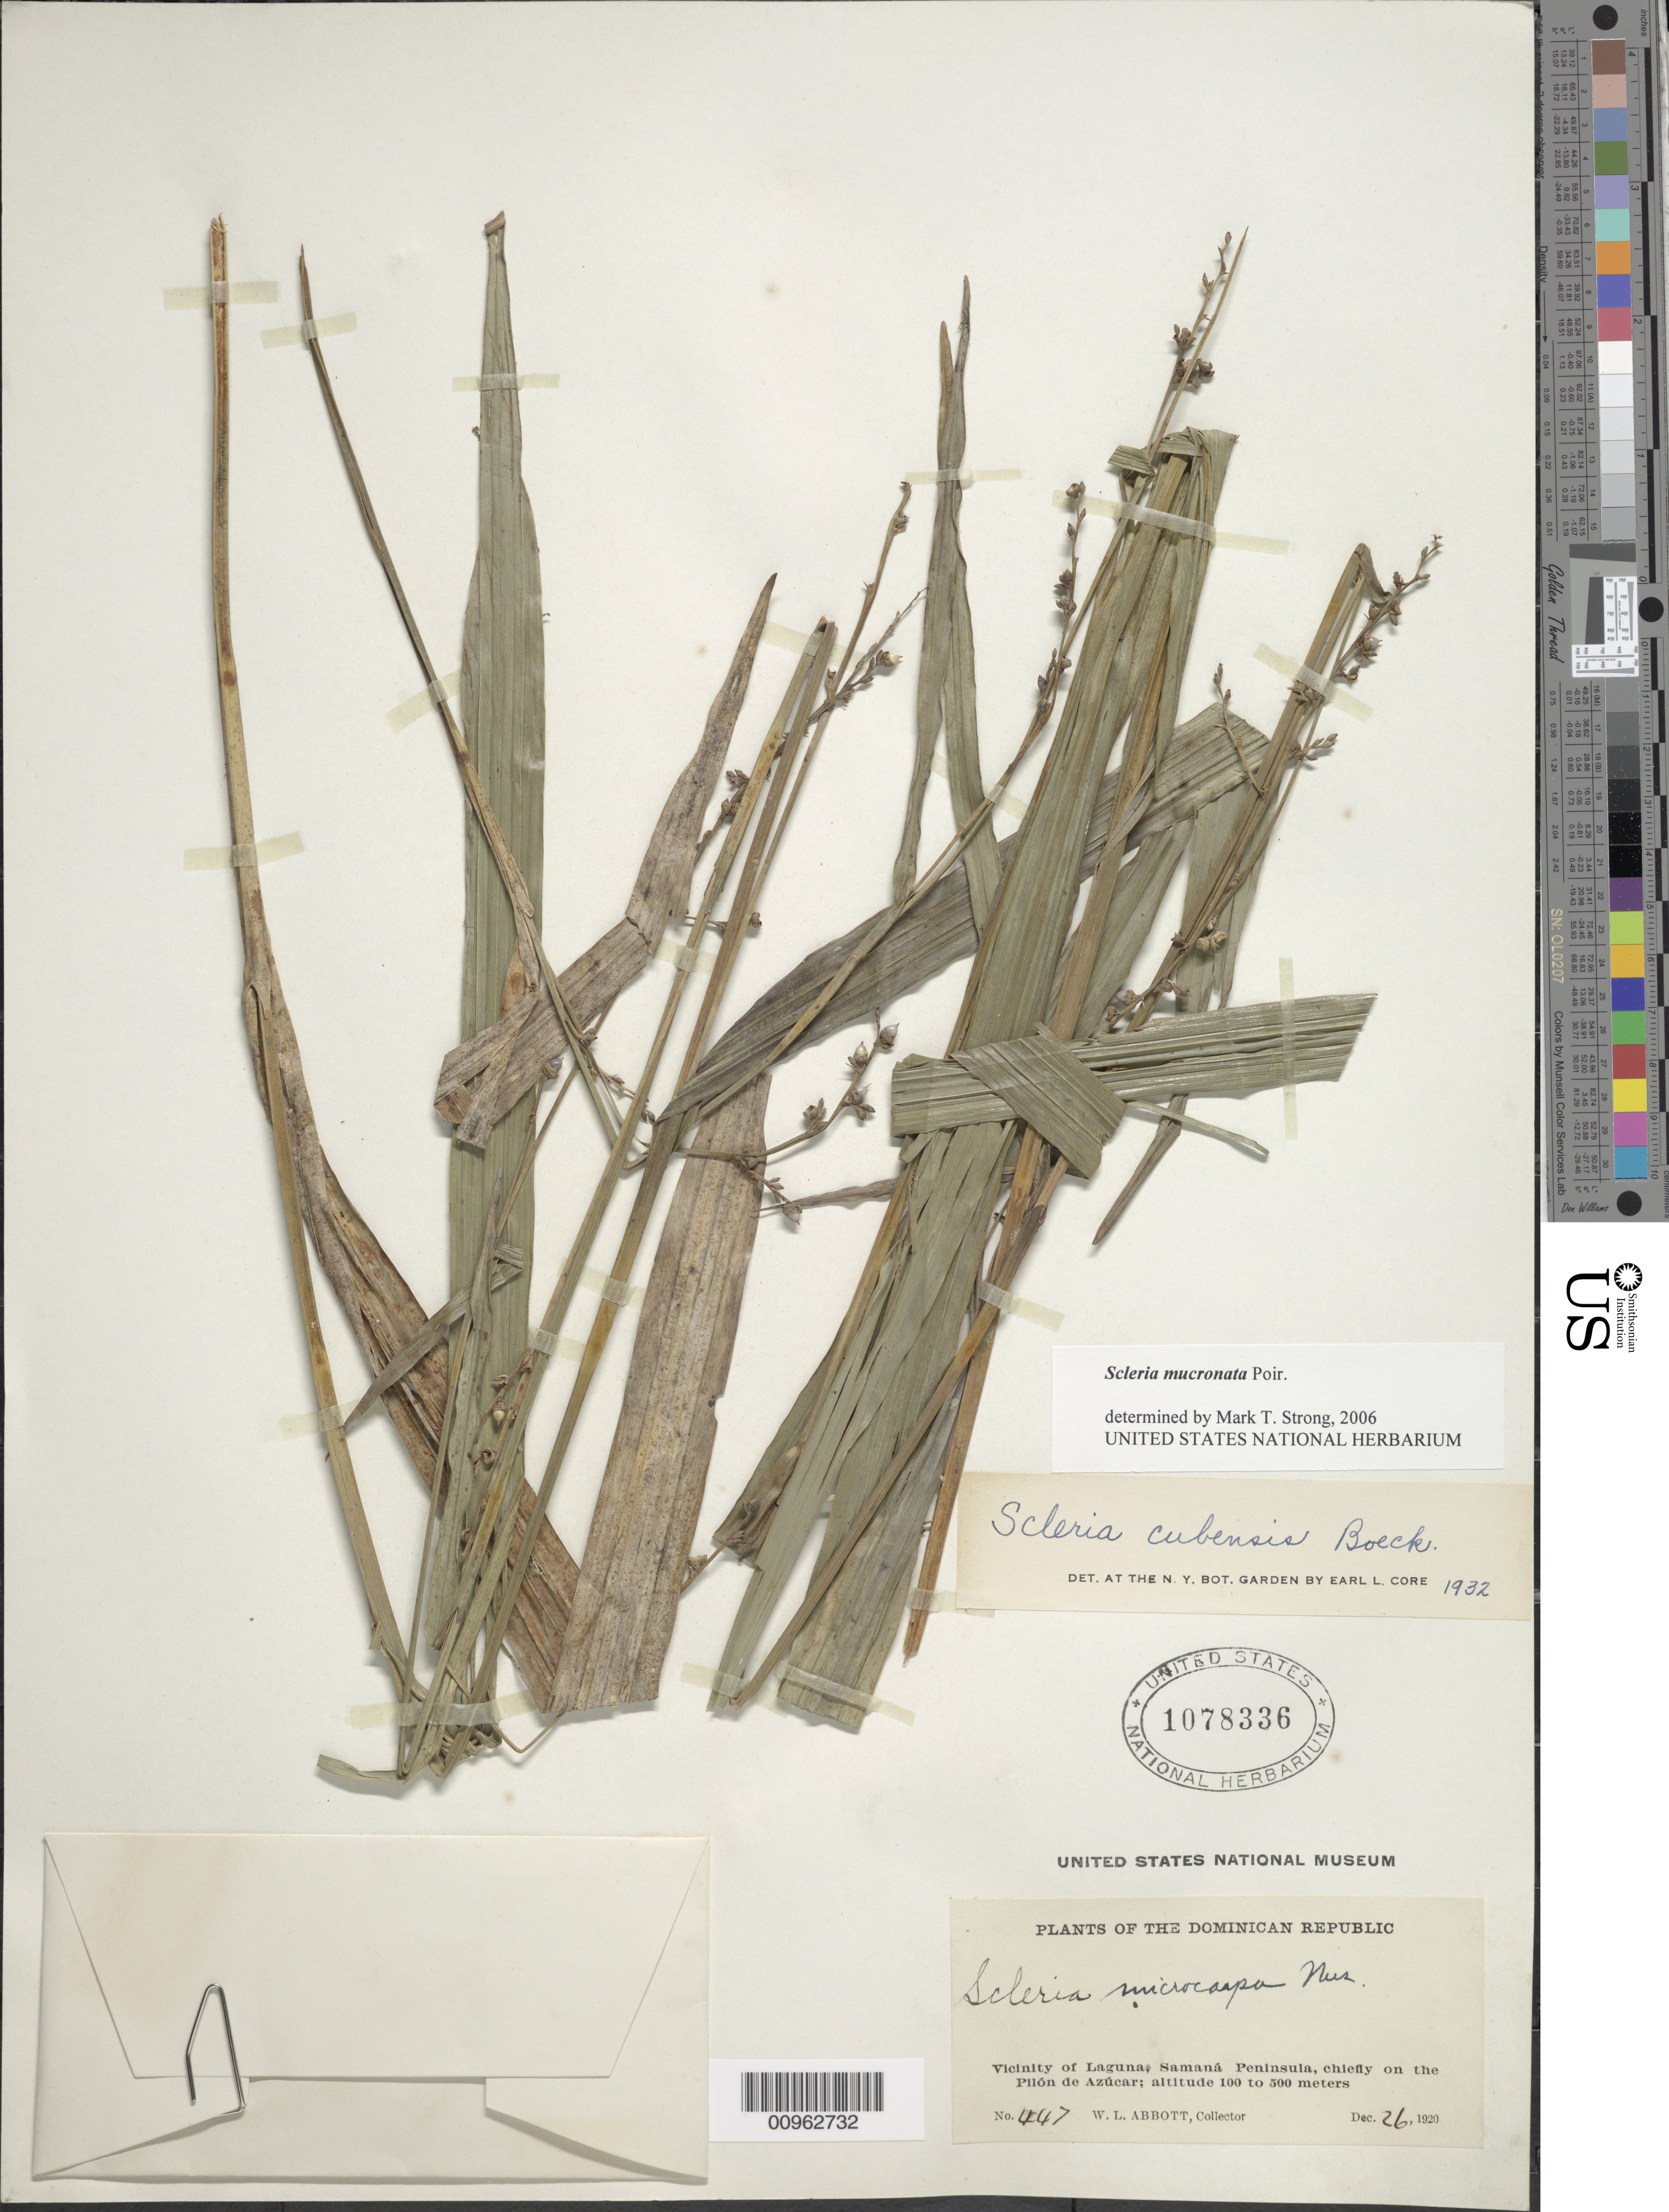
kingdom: Plantae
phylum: Tracheophyta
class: Liliopsida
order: Poales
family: Cyperaceae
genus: Scleria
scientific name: Scleria mucronata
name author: Poir.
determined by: Strong, M. T., (US), Smithsonian Institution - National Museum of Natural History (UNITED STATES)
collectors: W. L. Abbott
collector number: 447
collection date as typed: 26 Dec 1920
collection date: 1920-12-26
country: Dominican Republic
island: Hispaniola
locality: Vicinity of Laguna, Samaná Peninsula, chiefly on the Pilón de Azúcar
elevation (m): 100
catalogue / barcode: US 1078336